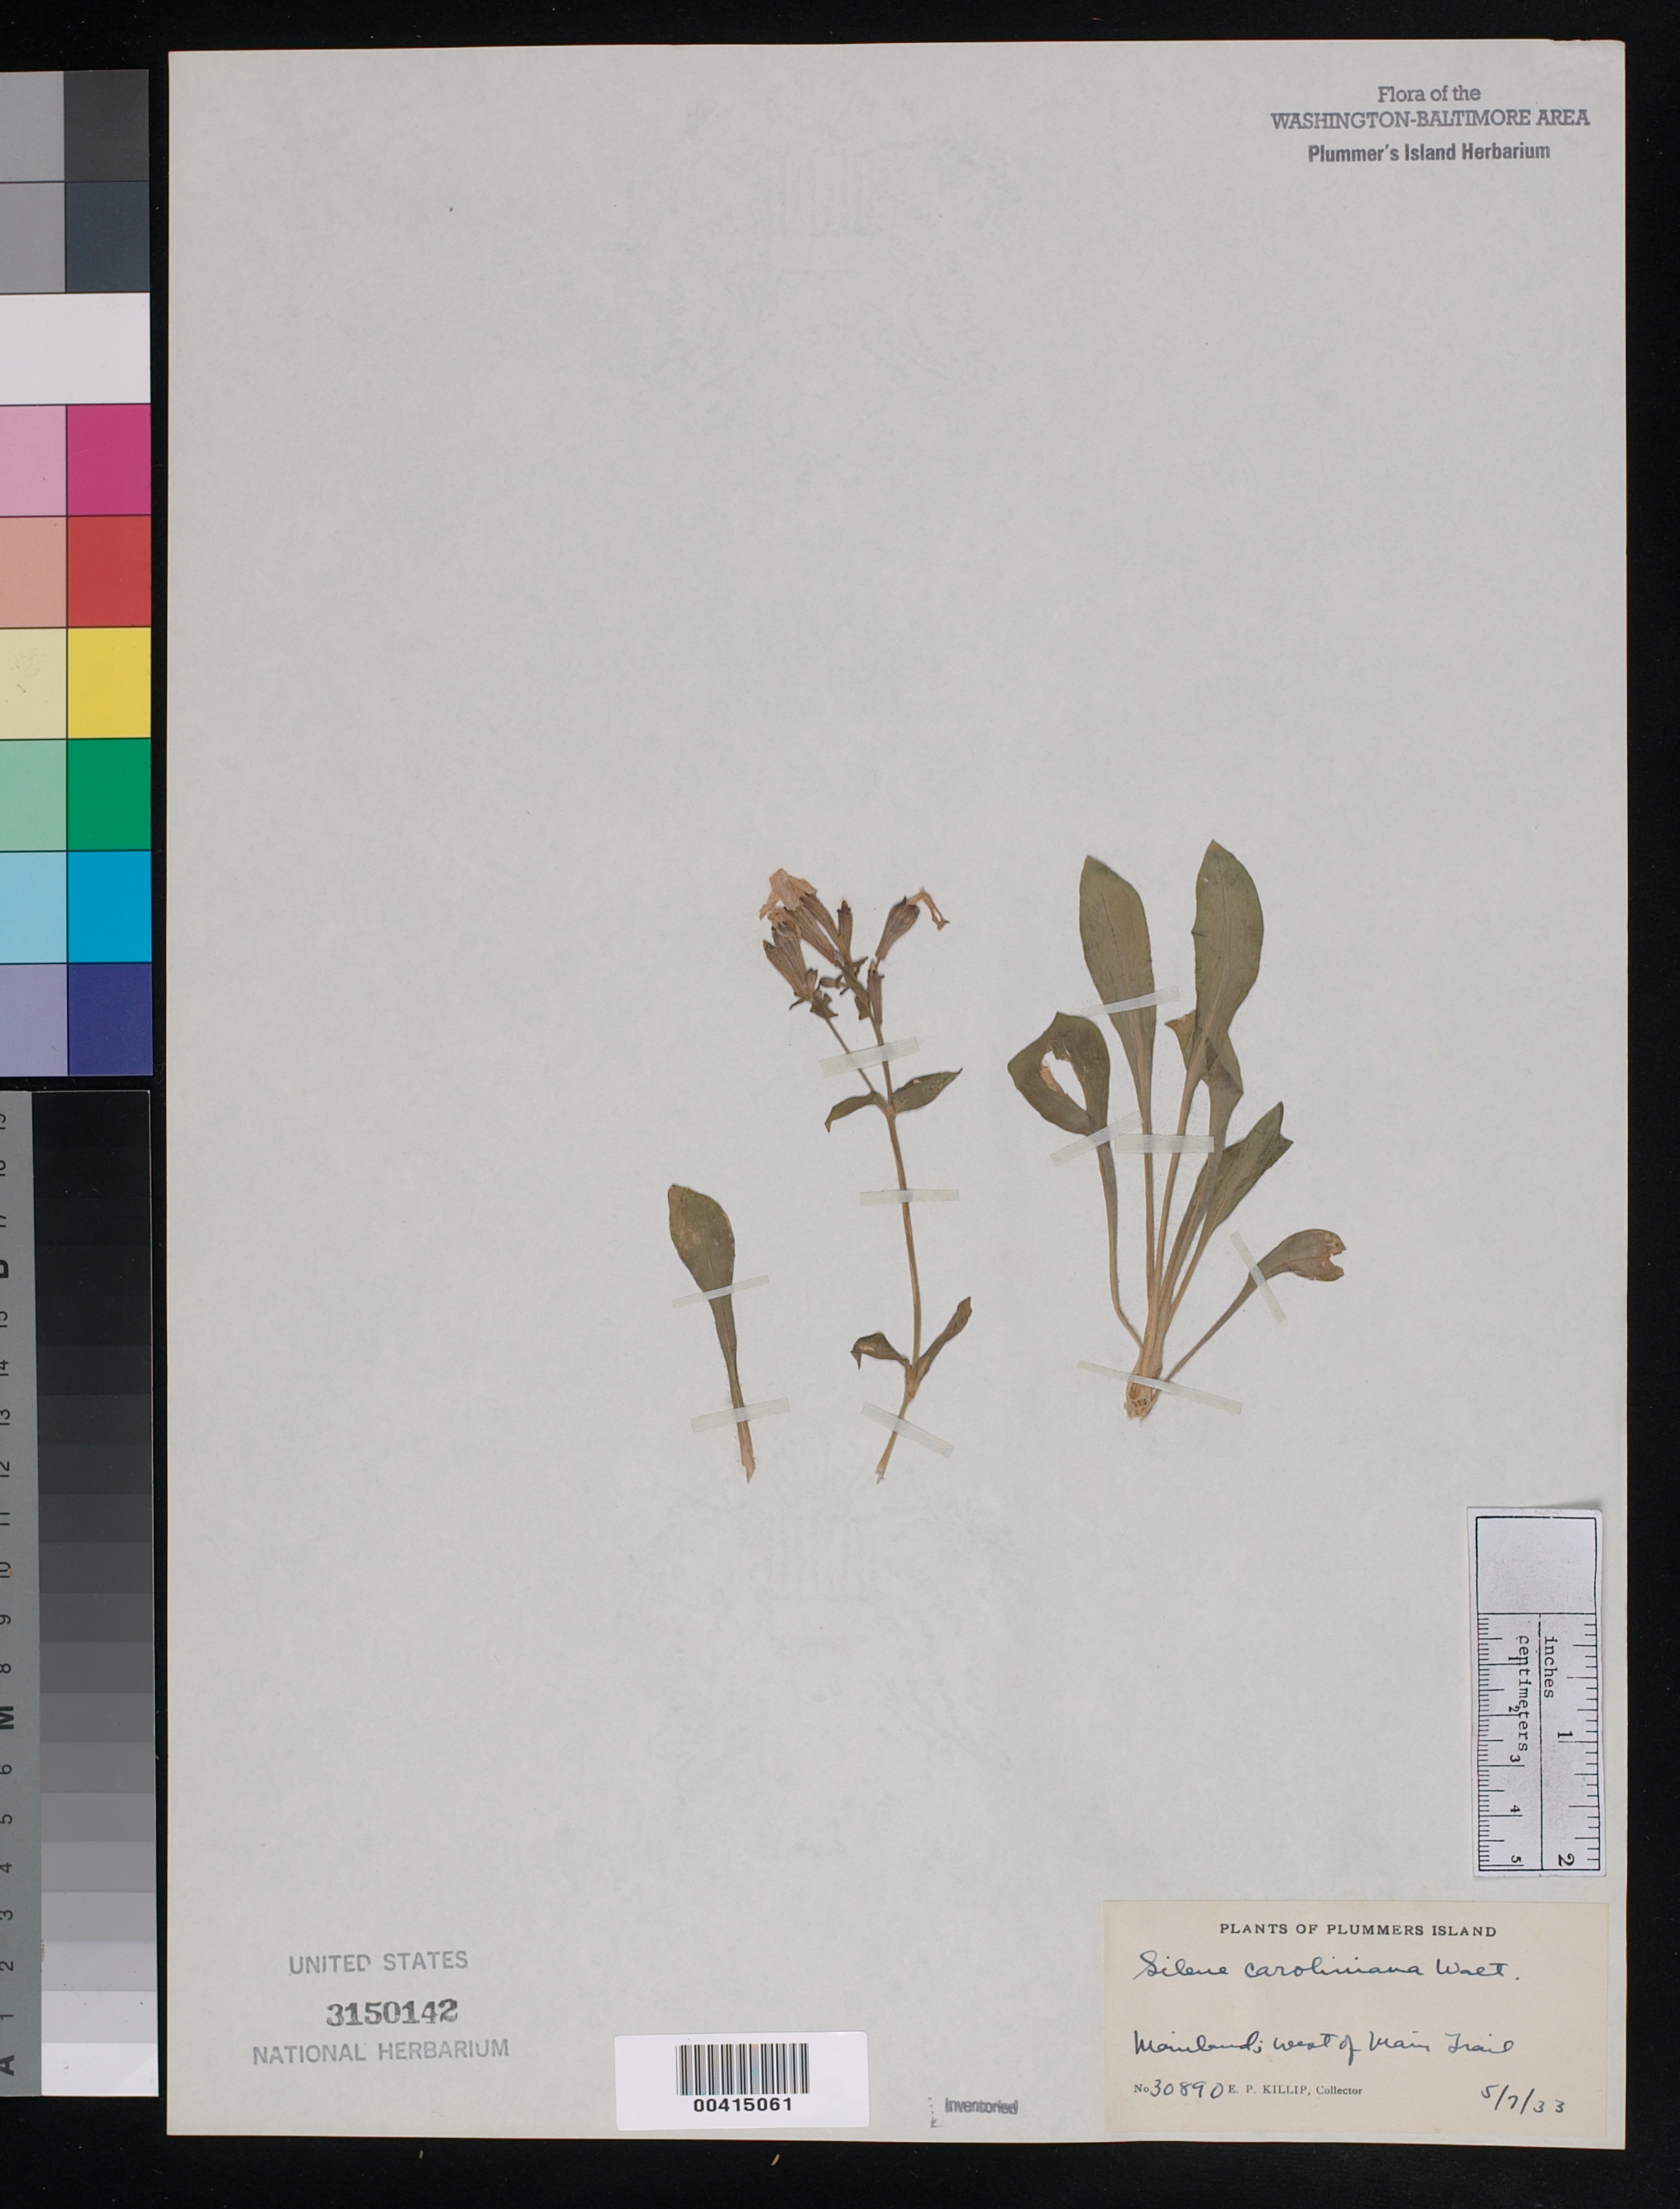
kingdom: Plantae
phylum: Tracheophyta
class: Magnoliopsida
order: Caryophyllales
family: Caryophyllaceae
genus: Silene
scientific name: Silene caroliniana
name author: Walter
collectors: E. P. Killip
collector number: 30890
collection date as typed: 07 May 1933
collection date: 1933-05-07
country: United States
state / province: Maryland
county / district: Montgomery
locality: Plummer's Island; Mainland, west of main trail C. & O. Canal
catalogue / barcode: US 3150142